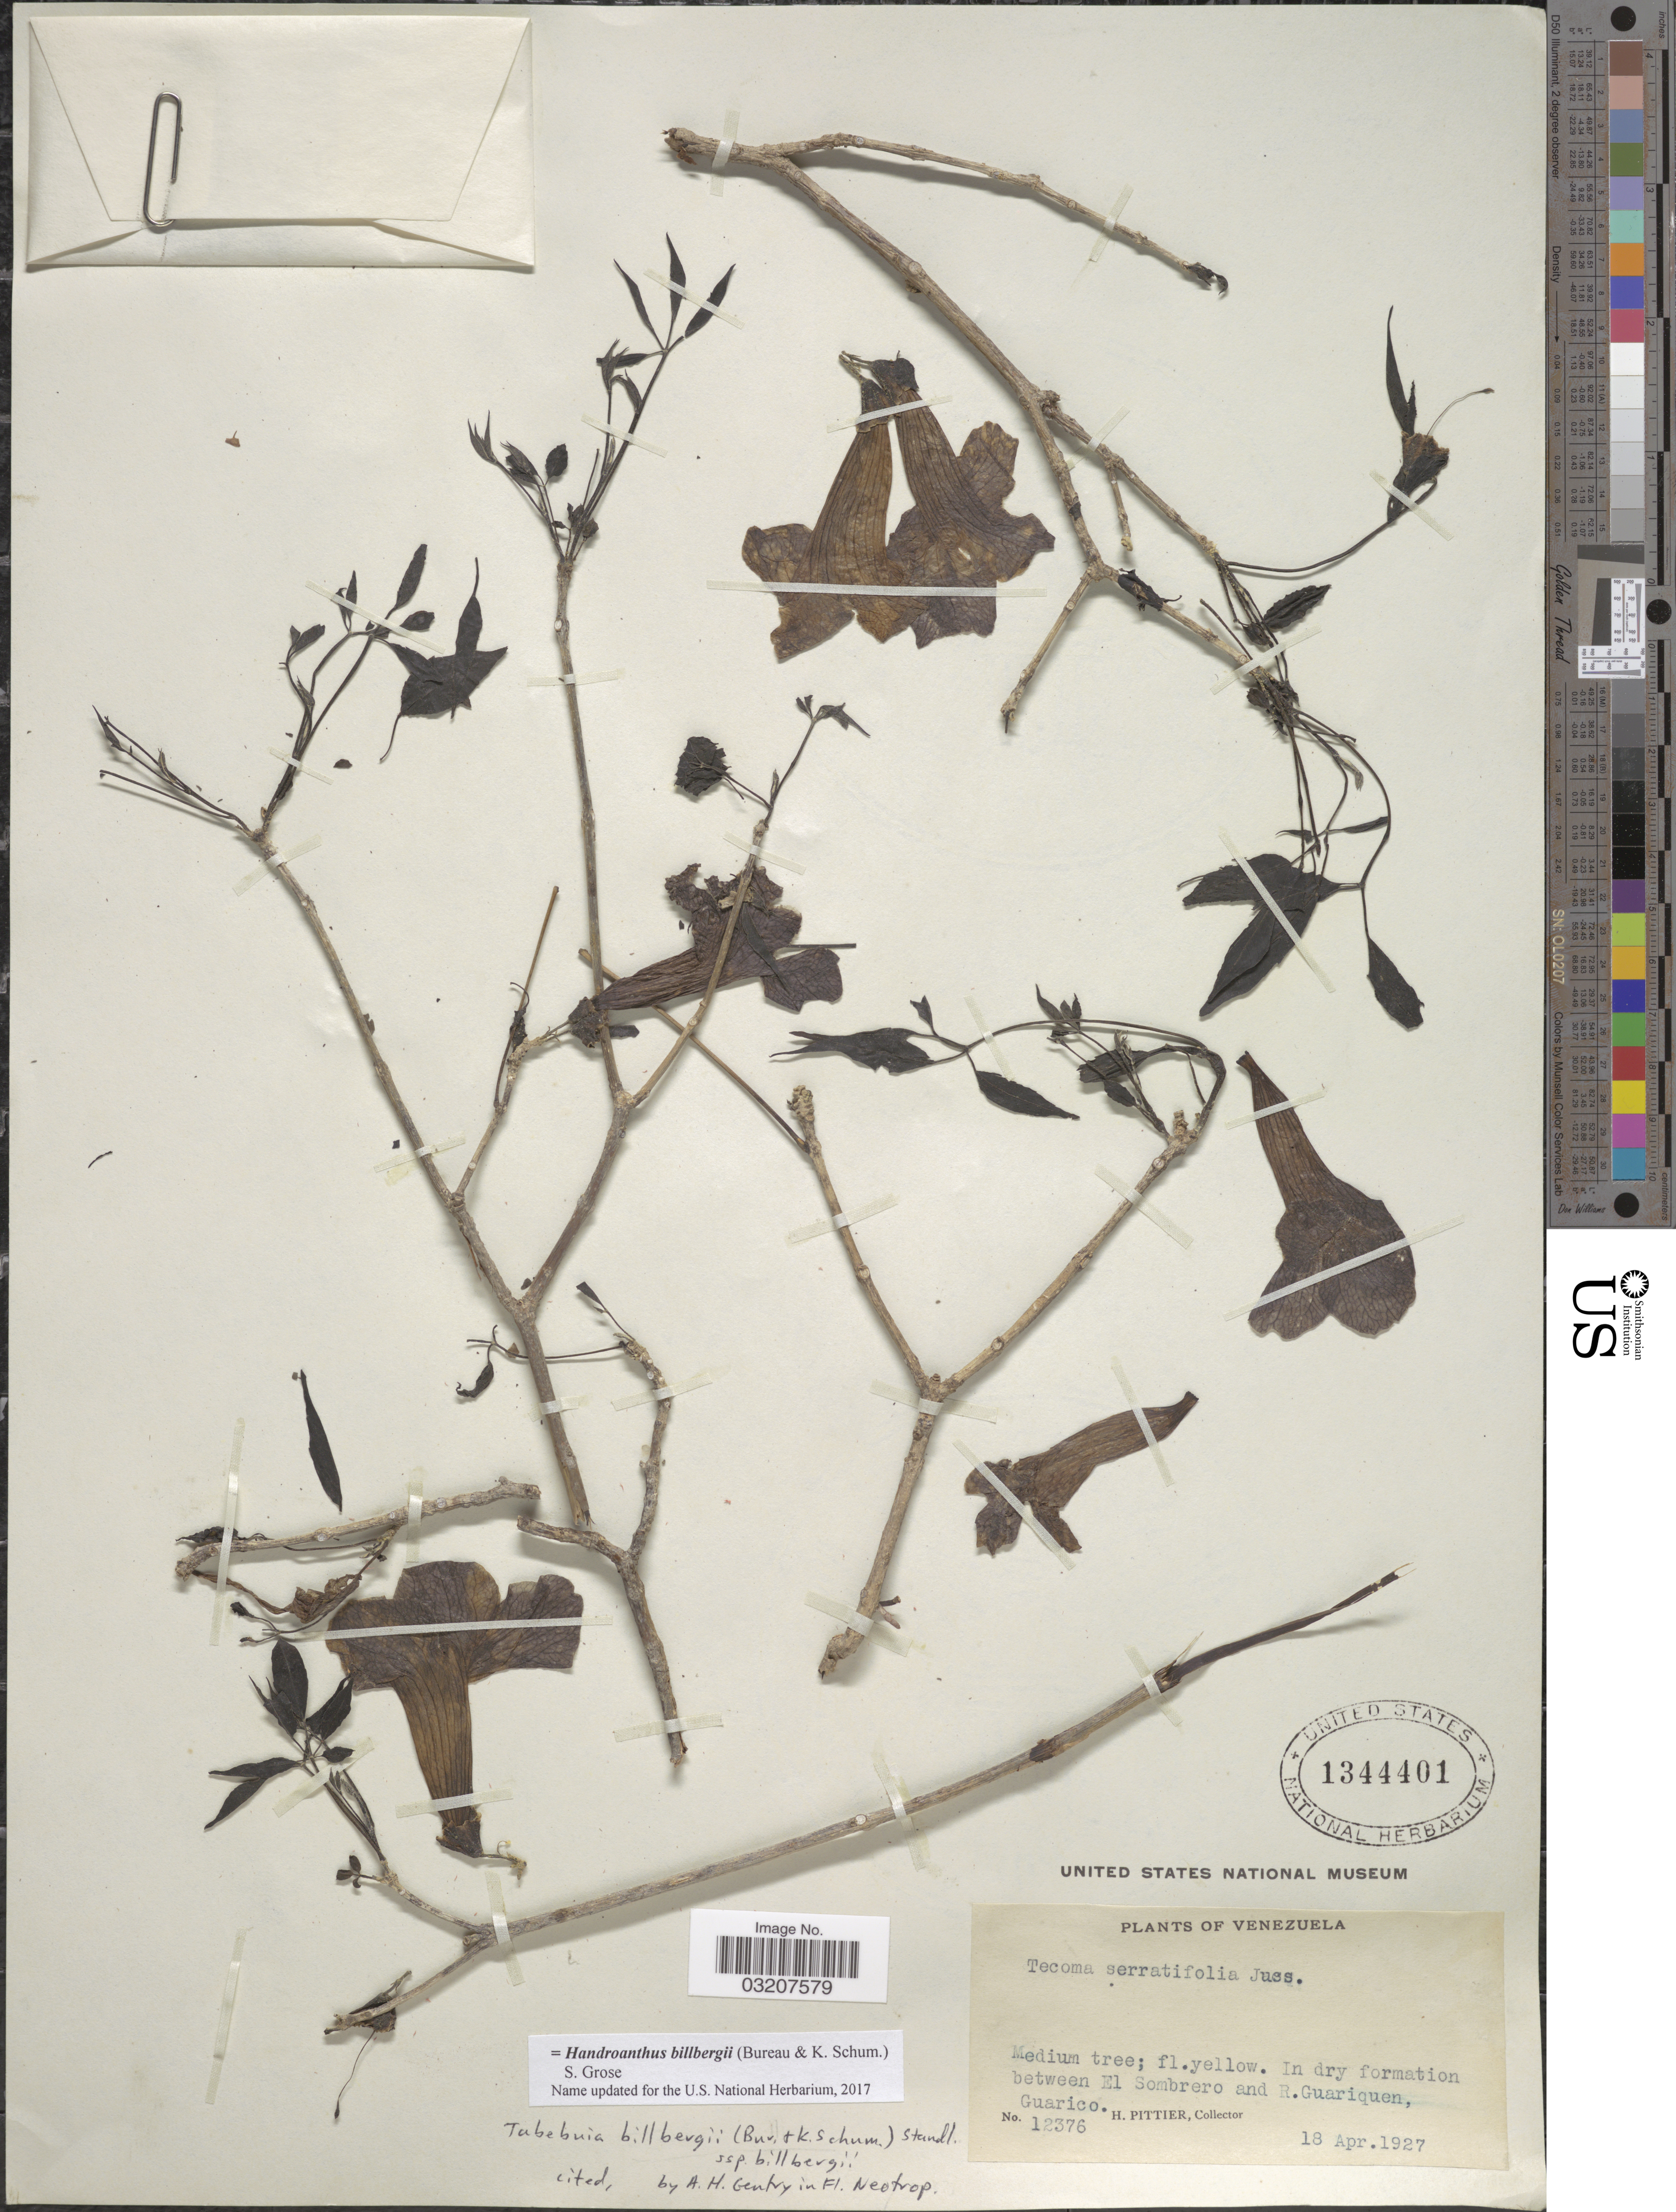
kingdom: Plantae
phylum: Tracheophyta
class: Magnoliopsida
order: Lamiales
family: Bignoniaceae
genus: Handroanthus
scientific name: Handroanthus billbergii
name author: (Bureau & K. Schum.) S.O. Grose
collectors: H. F. Pittier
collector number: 12376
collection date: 1927-04-18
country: Venezuela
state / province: Guárico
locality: In dry formation between El Sombrero and R. Guariquen.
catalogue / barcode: US 1344401